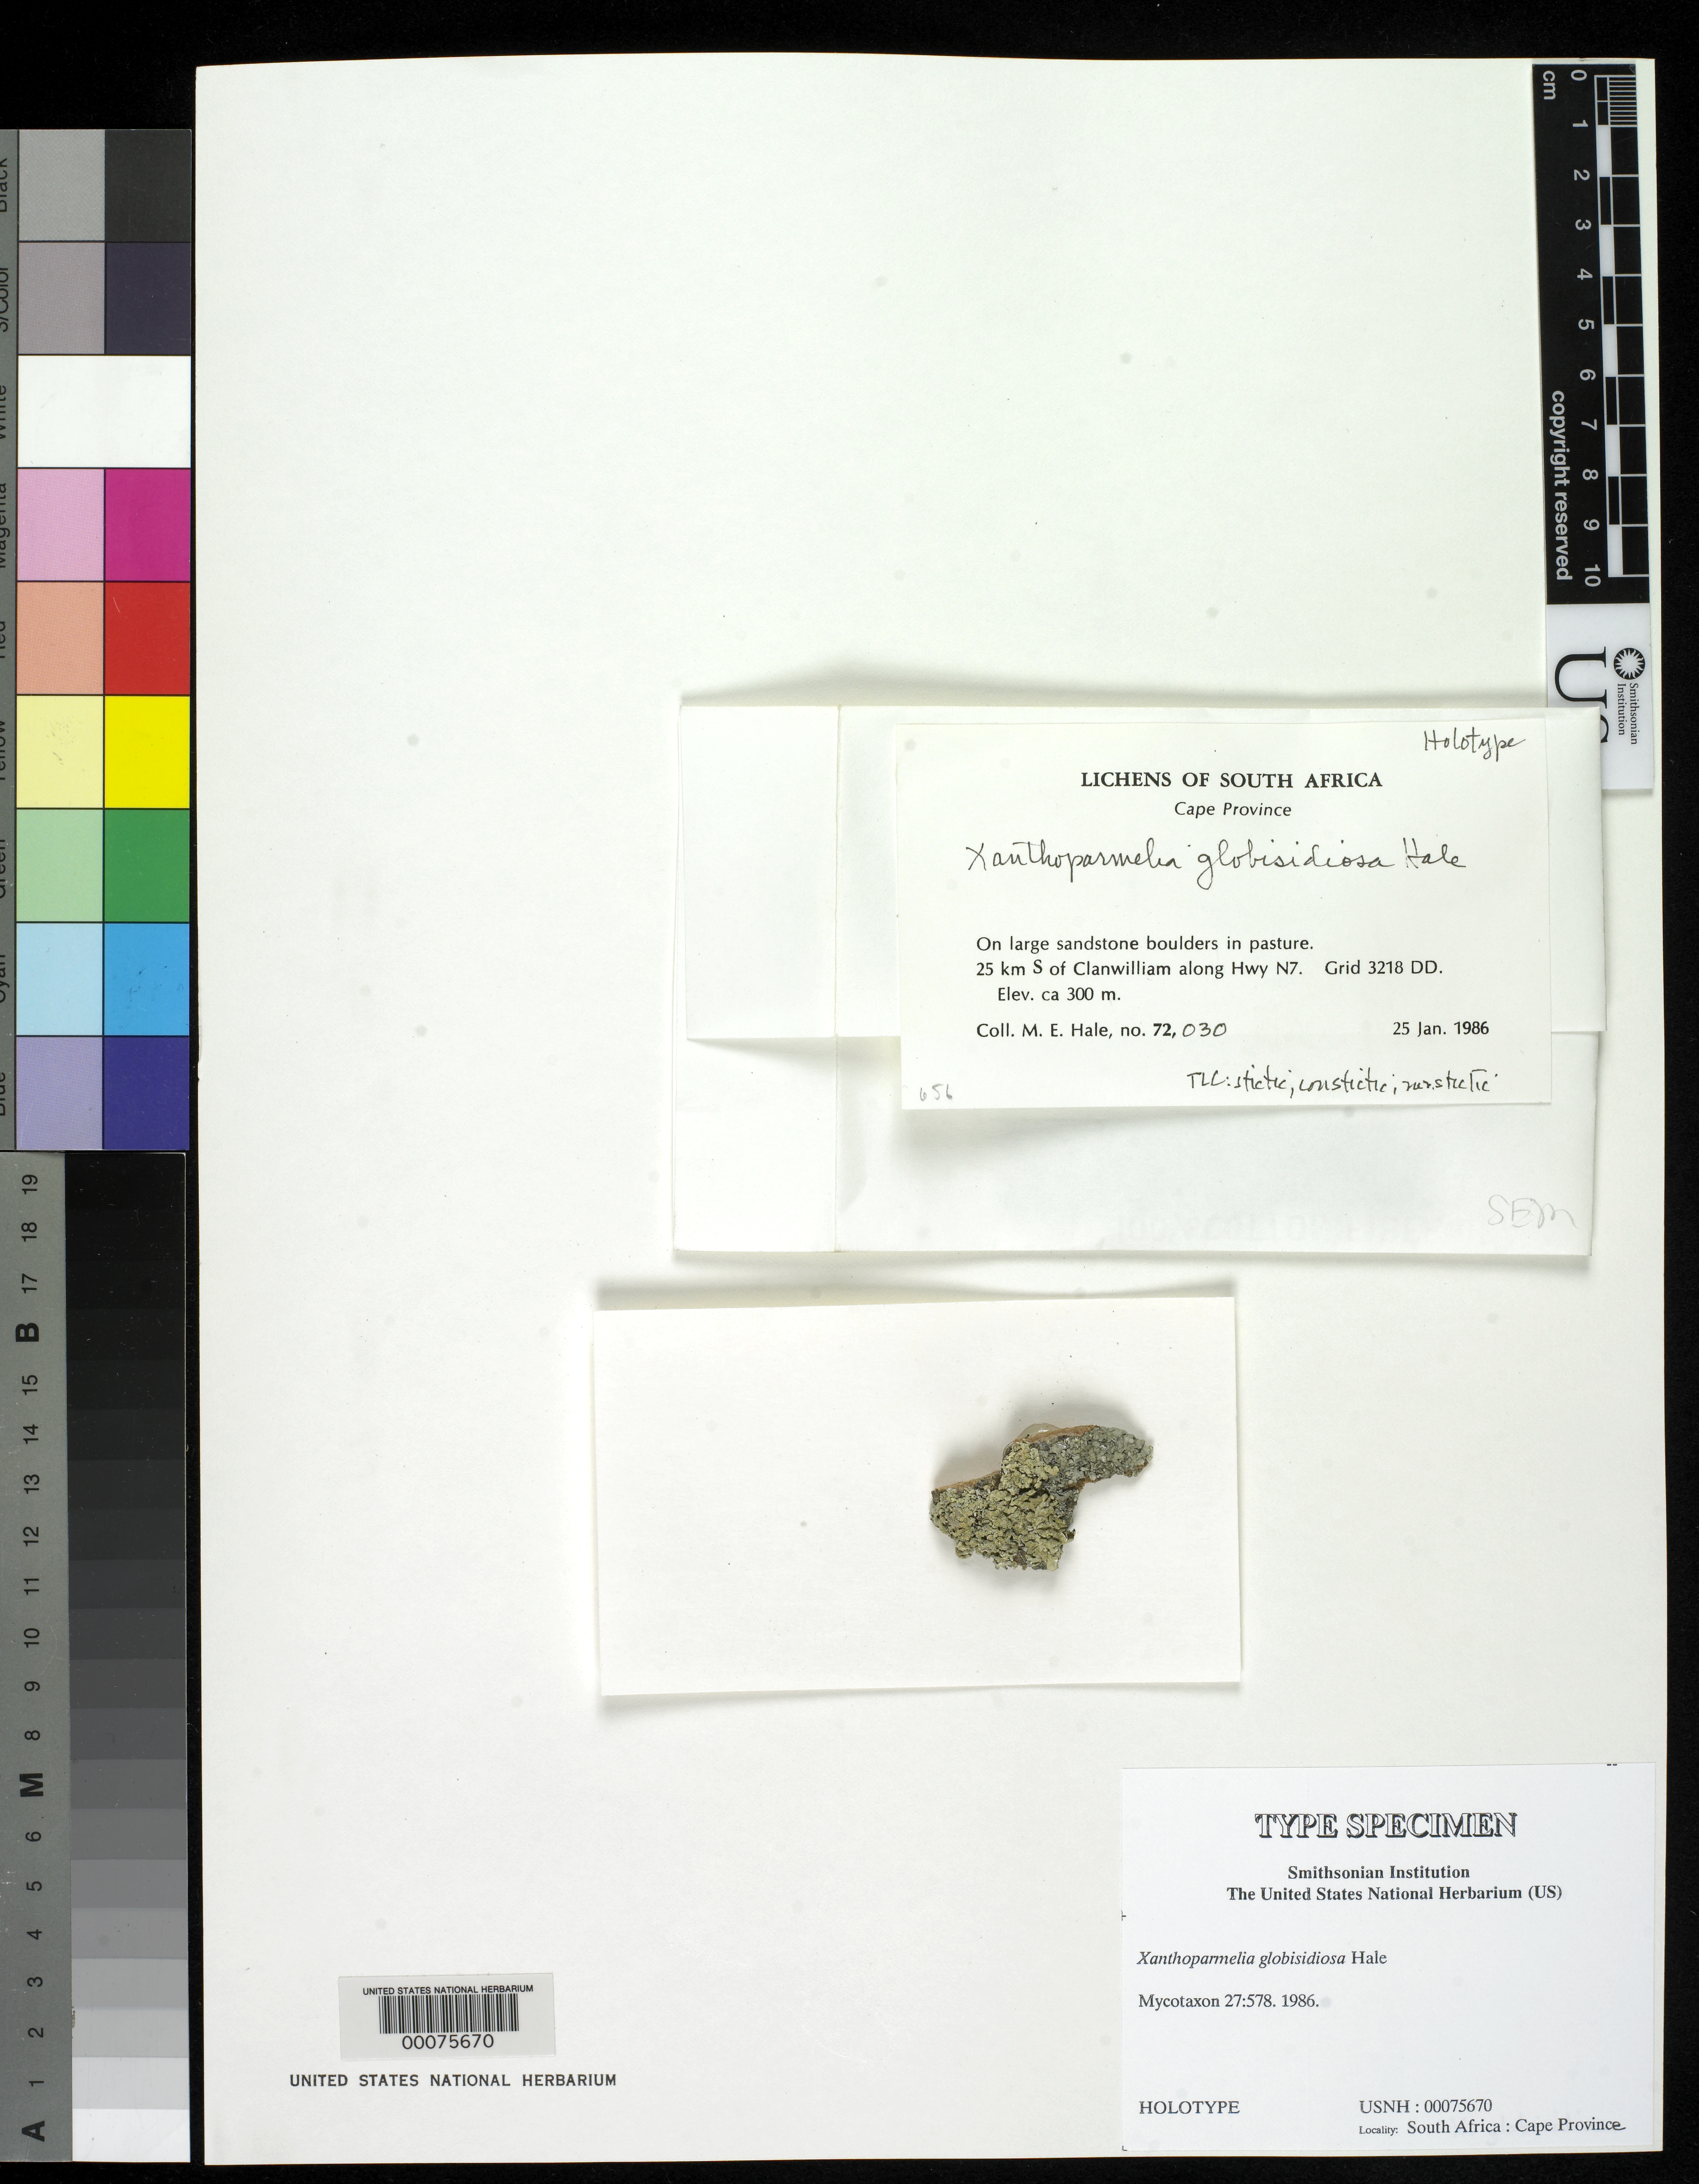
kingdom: Fungi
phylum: Ascomycota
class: Lecanoromycetes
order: Lecanorales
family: Parmeliaceae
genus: Xanthoparmelia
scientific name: Xanthoparmelia globisidiosa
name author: Hale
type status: Holotype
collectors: M. Hale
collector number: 72030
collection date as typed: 25 Jan 1986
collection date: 1986-01-25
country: South Africa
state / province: Western Cape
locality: Grid 3218 DD, 25 km S of Clanwilliam along Hwy N7, on large sandstone boulders in pasture.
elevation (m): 300